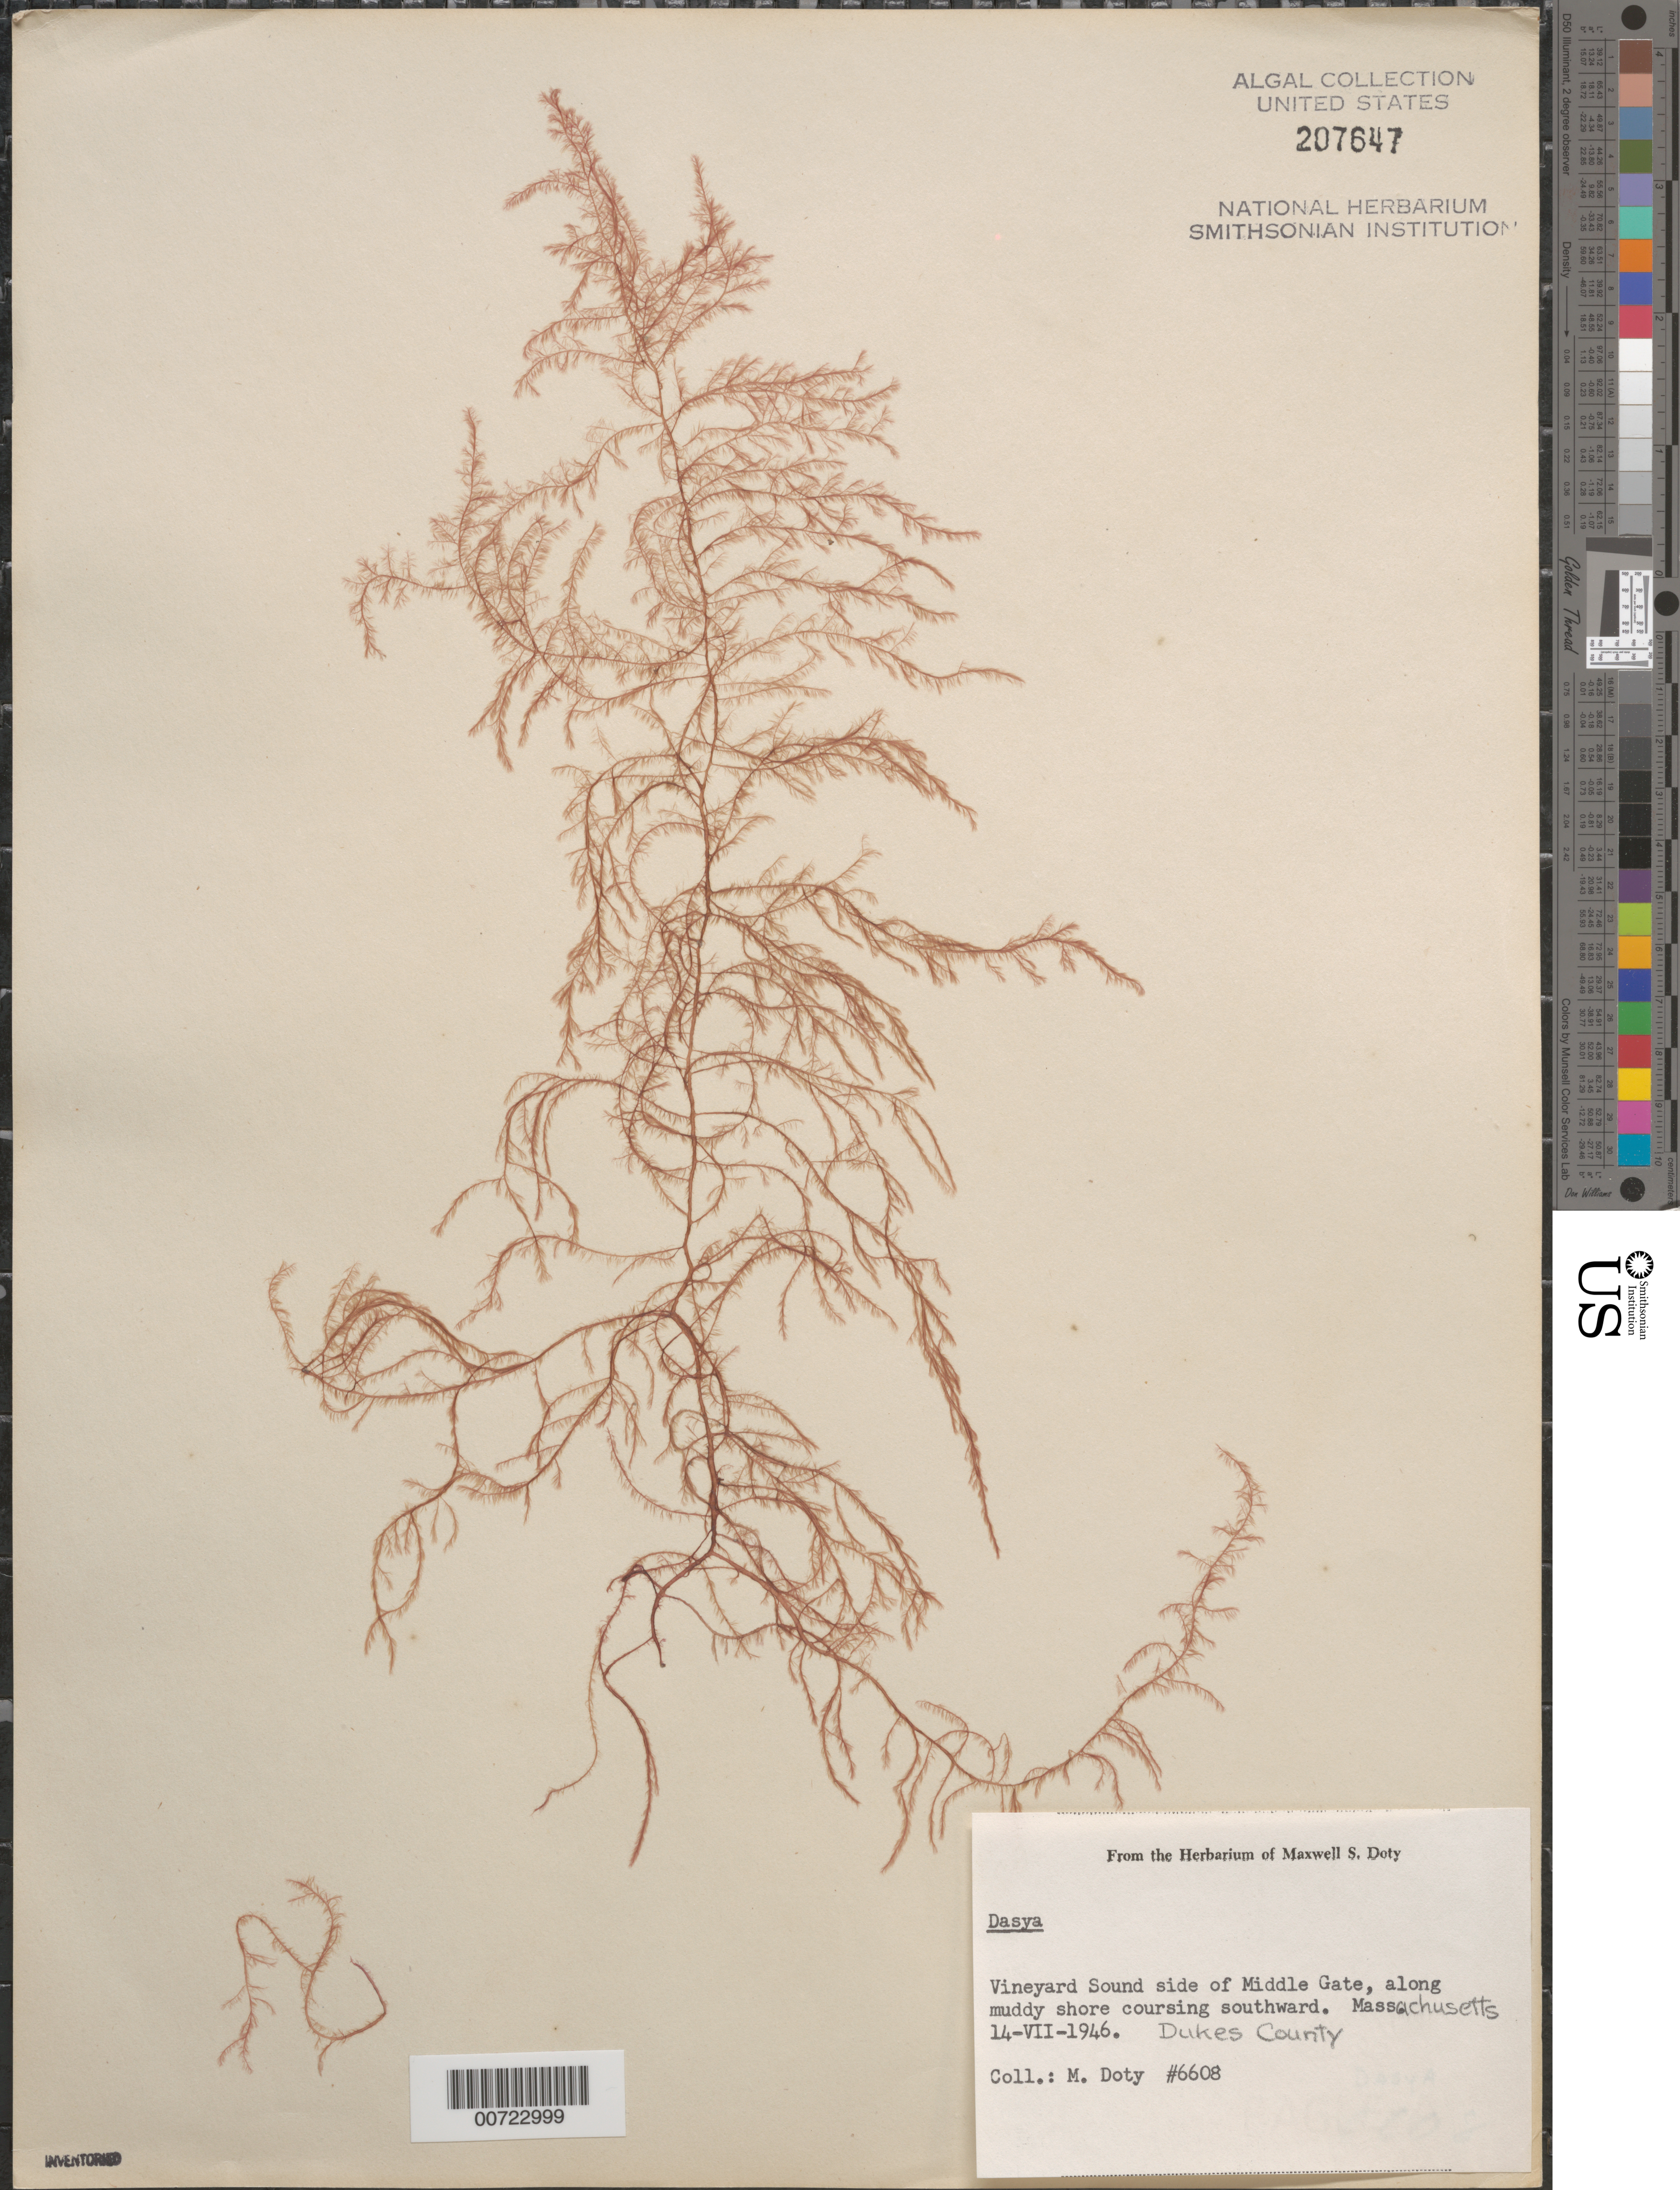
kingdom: Plantae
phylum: Rhodophyta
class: Florideophyceae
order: Ceramiales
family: Dasyaceae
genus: Dasya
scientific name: Dasya sp.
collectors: M. S. Doty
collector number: MSD 6608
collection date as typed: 14 Jul 1946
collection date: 1946-07-14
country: United States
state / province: Massachusetts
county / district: Dukes County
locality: Vineyard Sound side of Middle Gate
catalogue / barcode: US 207647